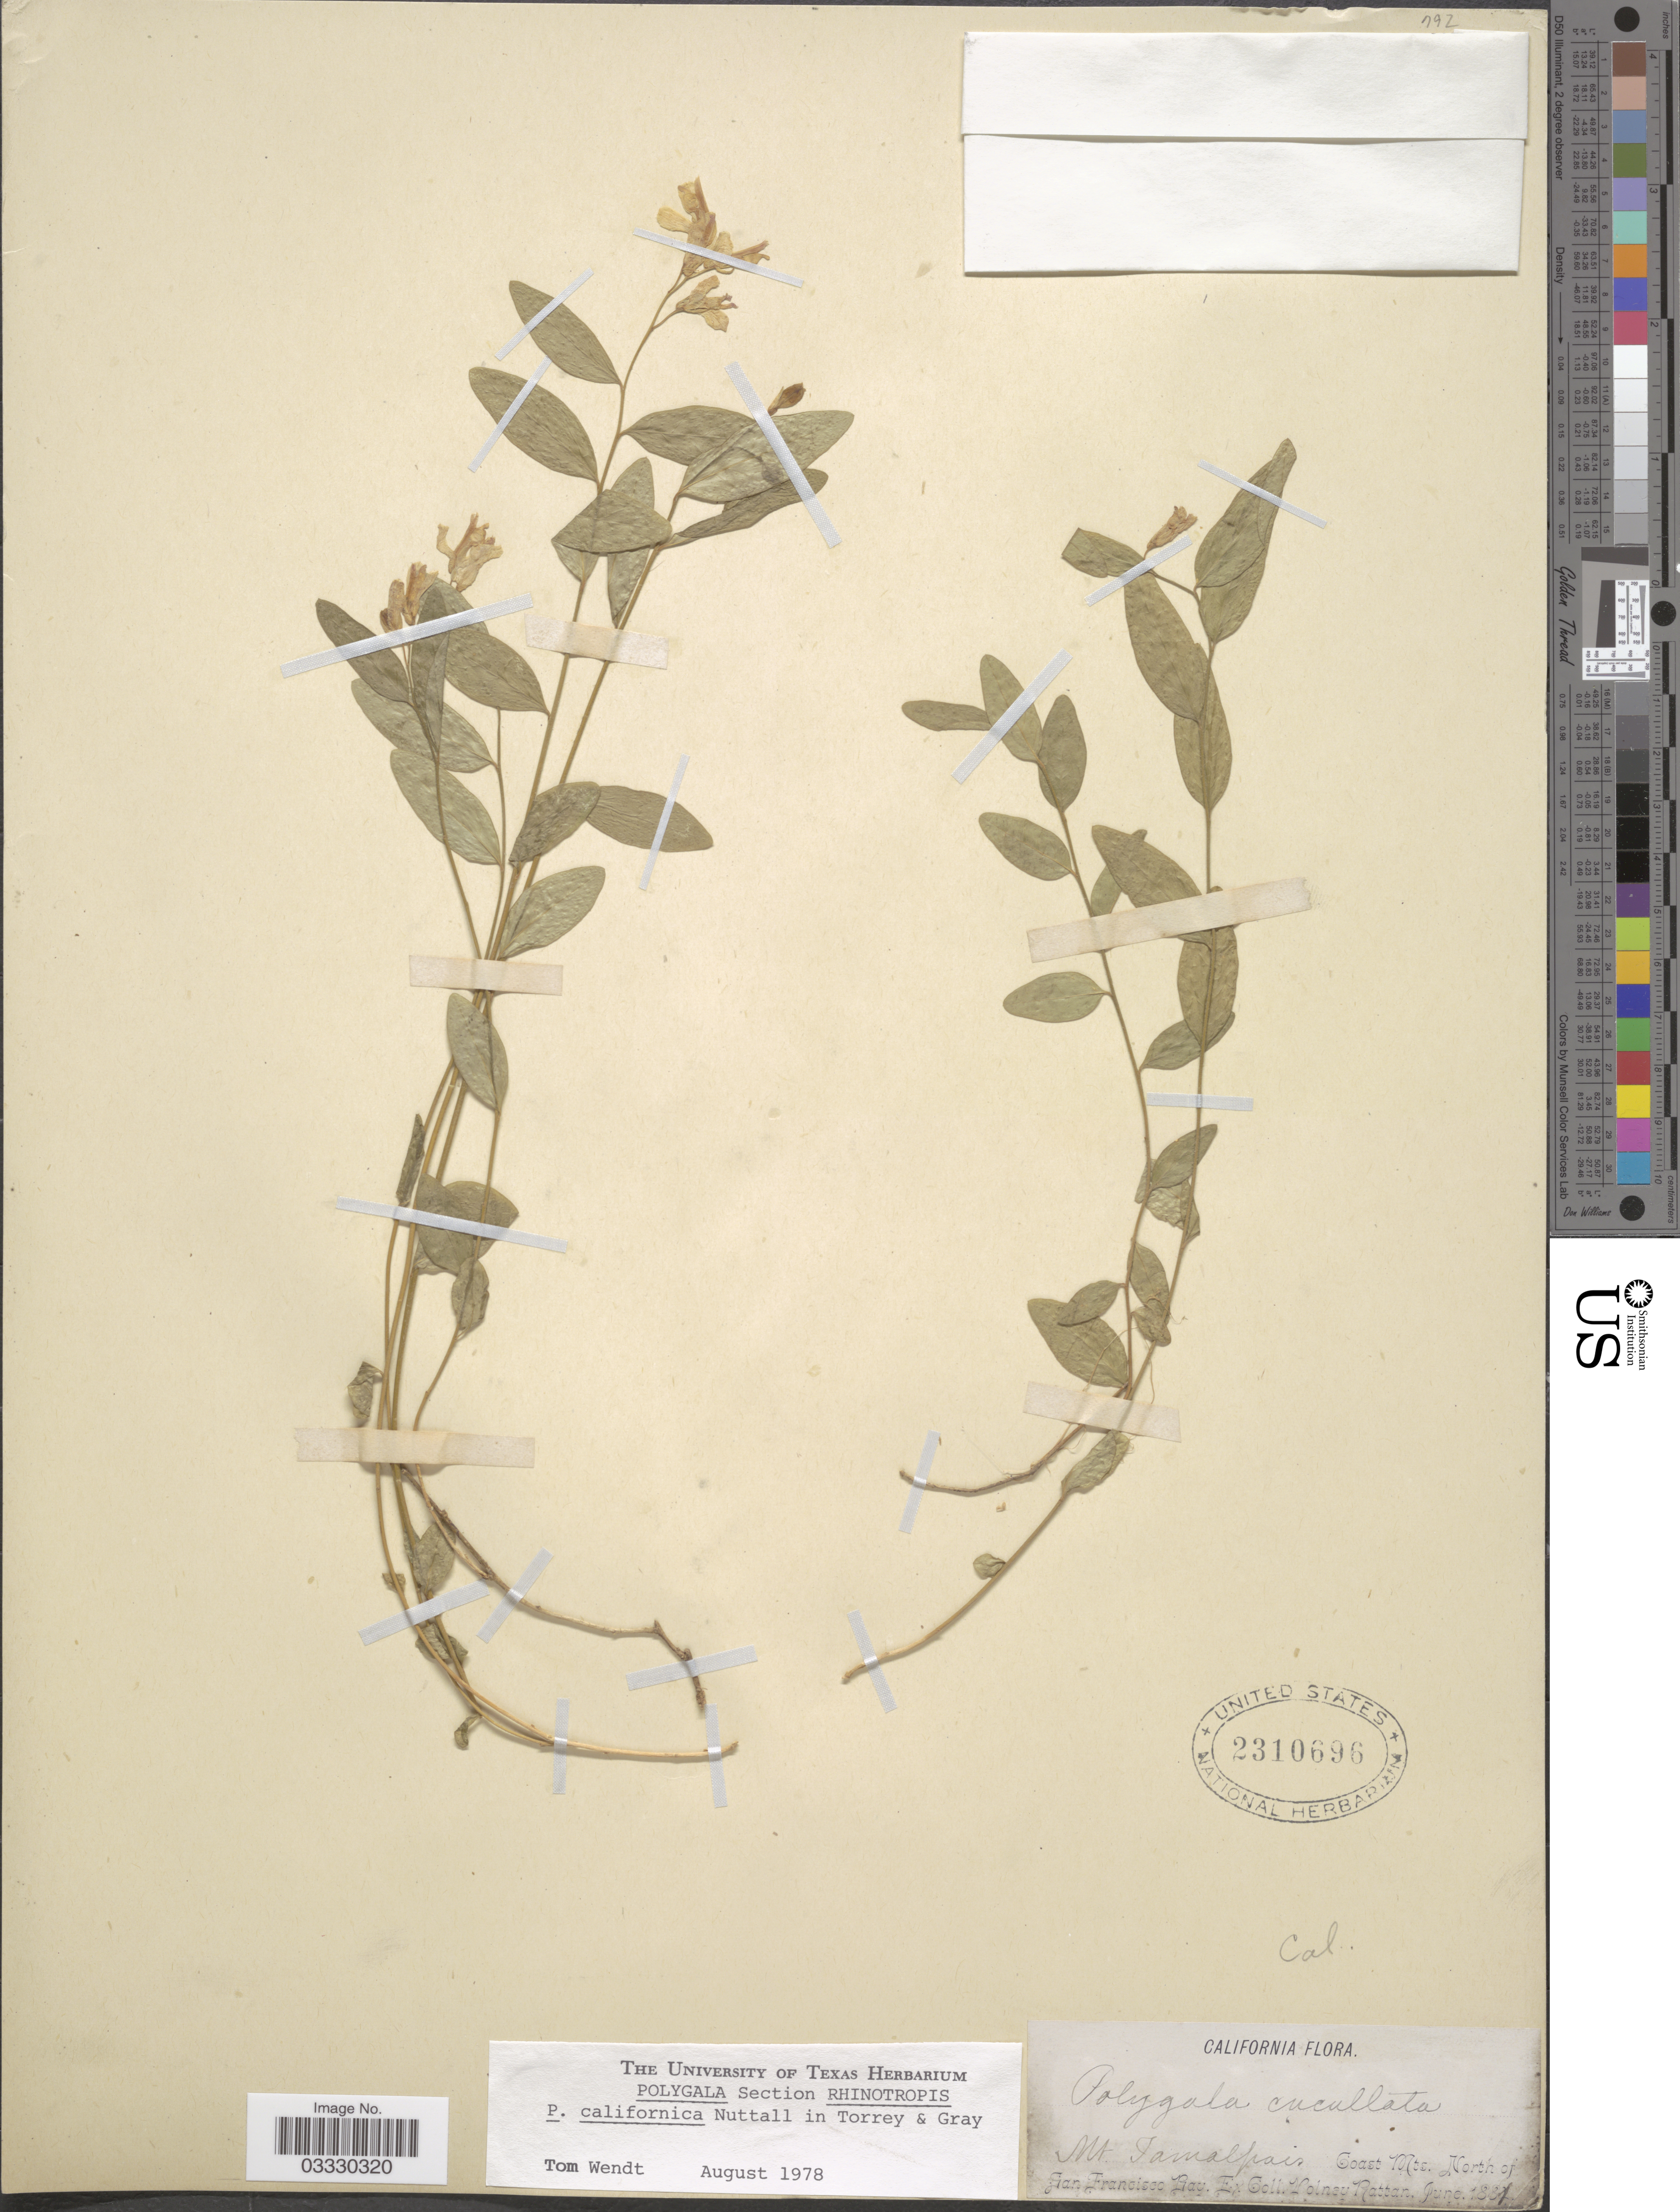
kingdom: Plantae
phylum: Tracheophyta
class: Magnoliopsida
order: Fabales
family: Polygalaceae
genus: Rhinotropis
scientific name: Rhinotropis californica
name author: (Nutt.) J.R. Abbott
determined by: Strong, Mark T., (BOT), Smithsonian Institution - National Museum of Natural History (UNITED STATES)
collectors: V. Rattan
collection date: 1884-06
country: United States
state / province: California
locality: Mt. Tamalpais Coast Mts., North of San Fancisco Bay.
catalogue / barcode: US 2310696